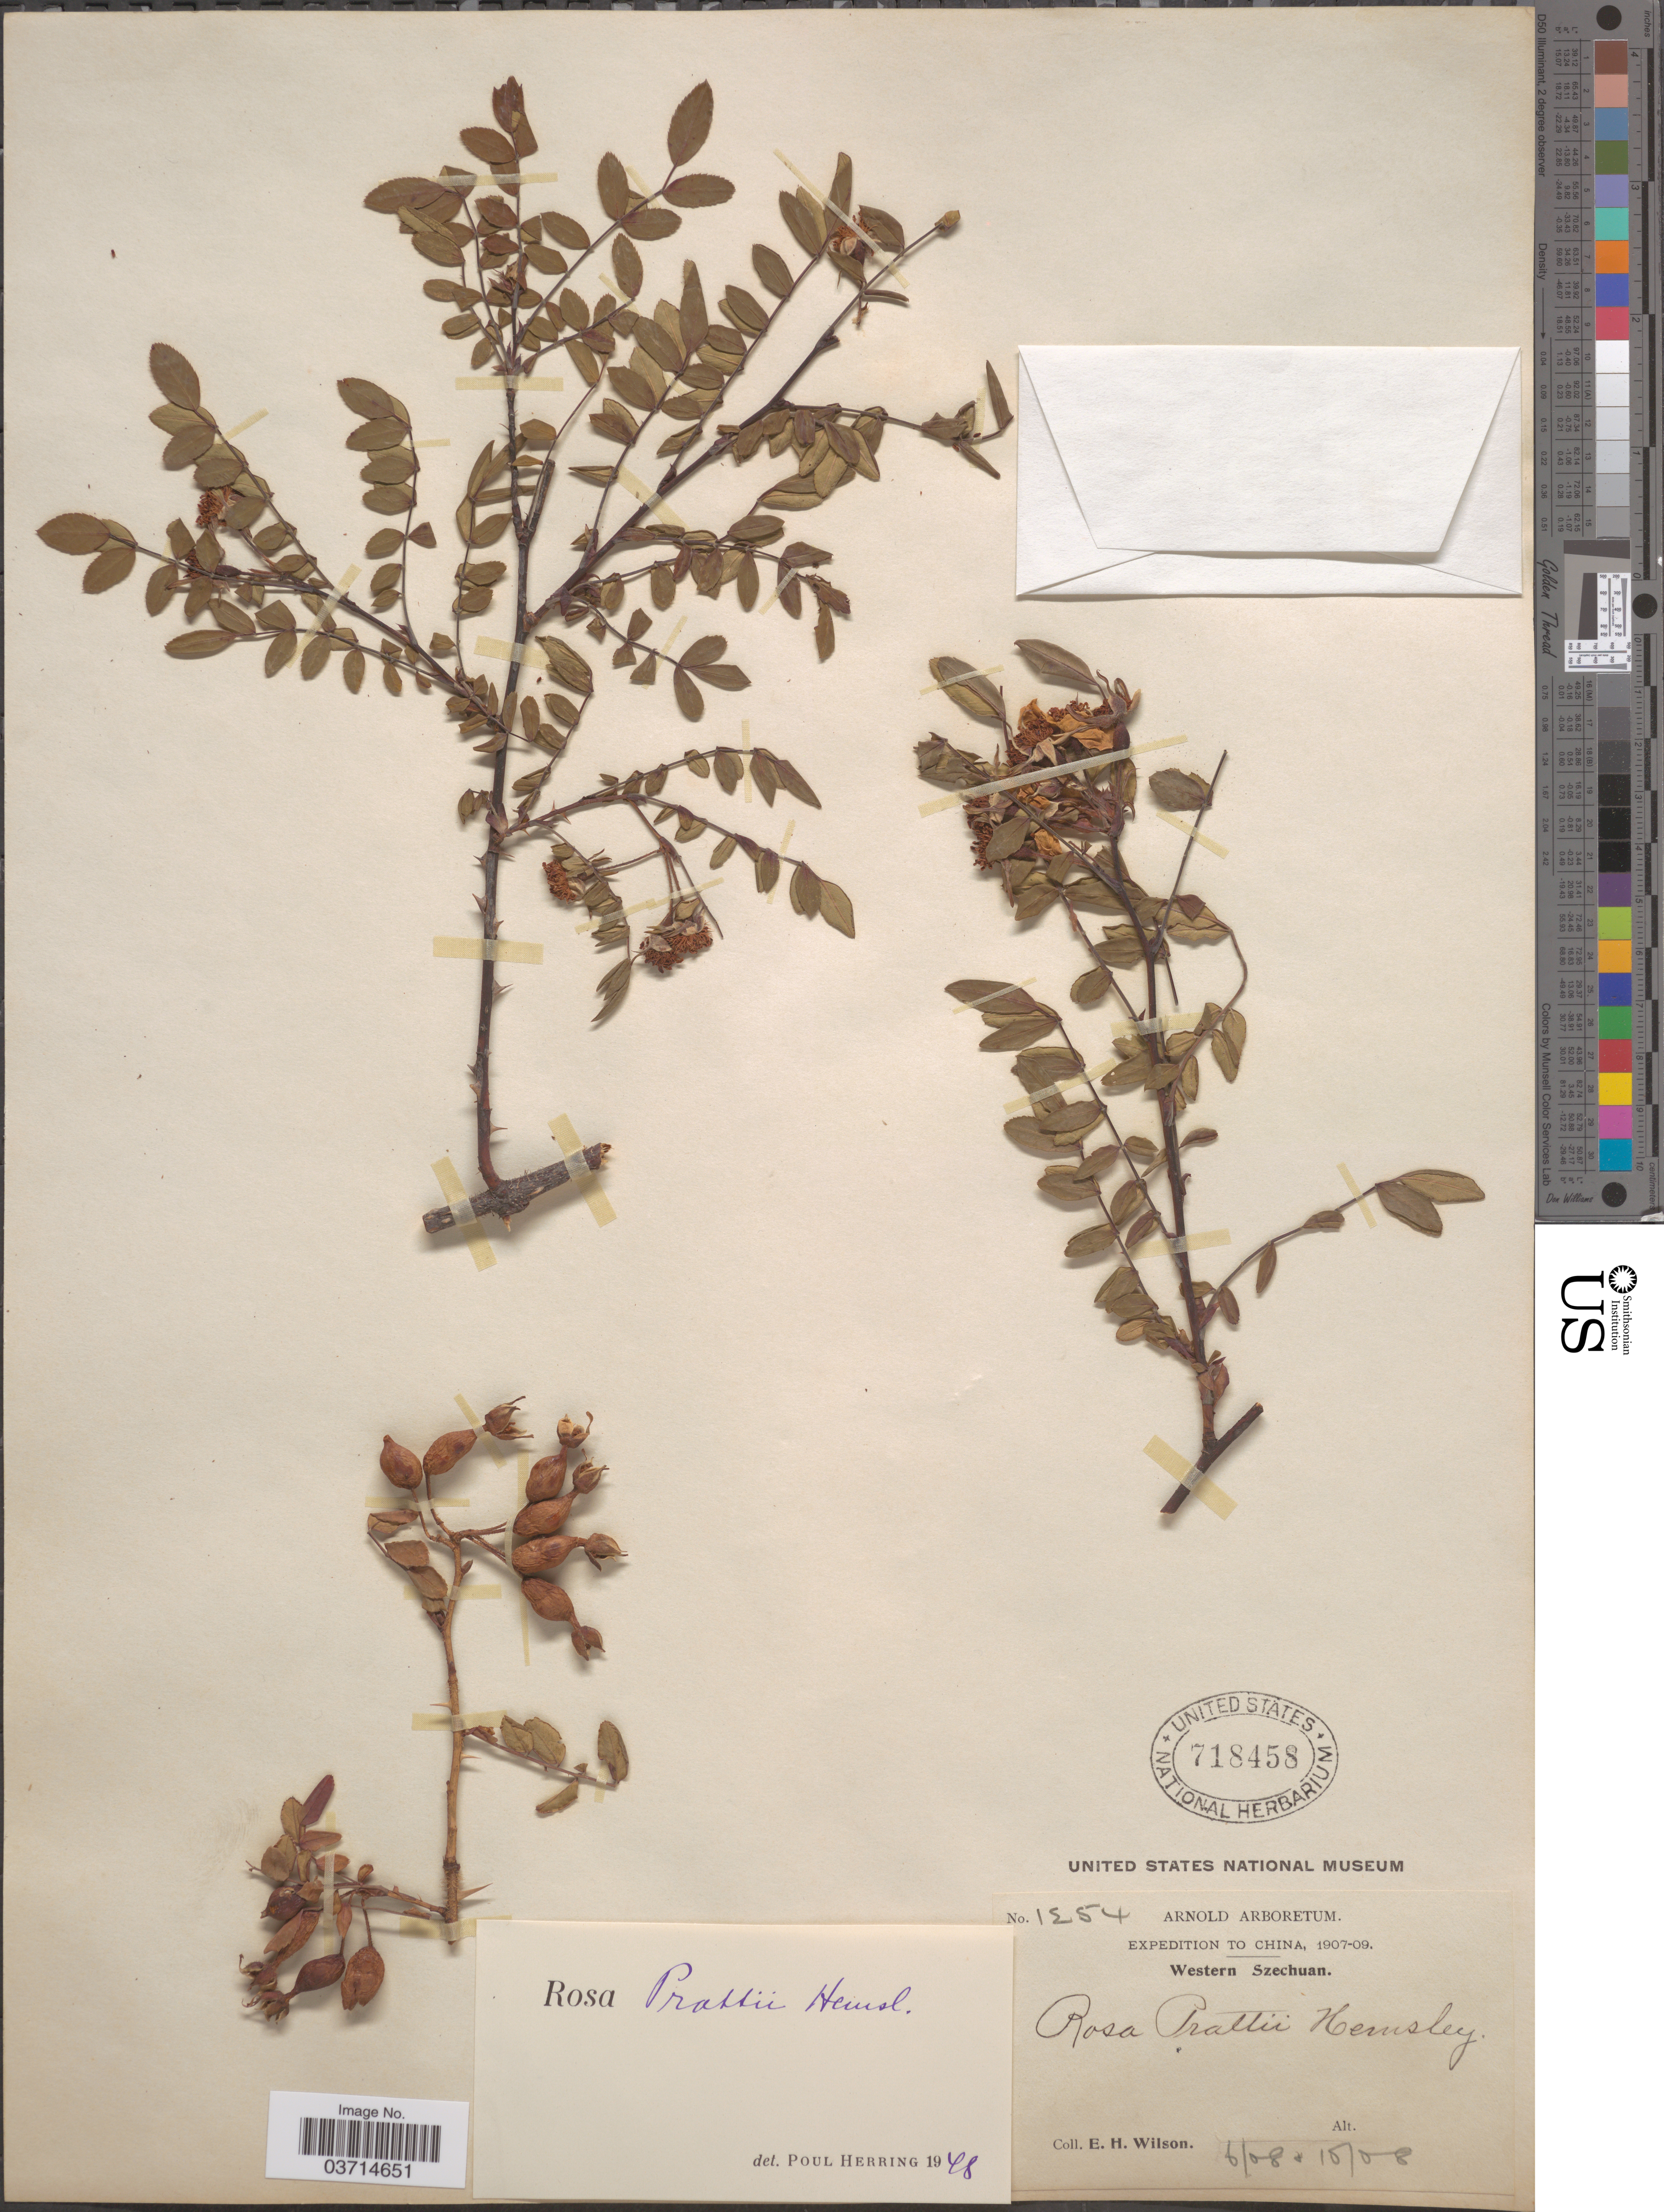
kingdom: Plantae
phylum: Tracheophyta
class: Magnoliopsida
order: Rosales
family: Rosaceae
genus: Rosa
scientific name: Rosa prattii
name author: Hemsl.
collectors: E. Wilson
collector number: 1254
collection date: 1908-06/1908-10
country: China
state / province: Sichuan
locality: Western Szechuan.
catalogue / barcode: US 718458